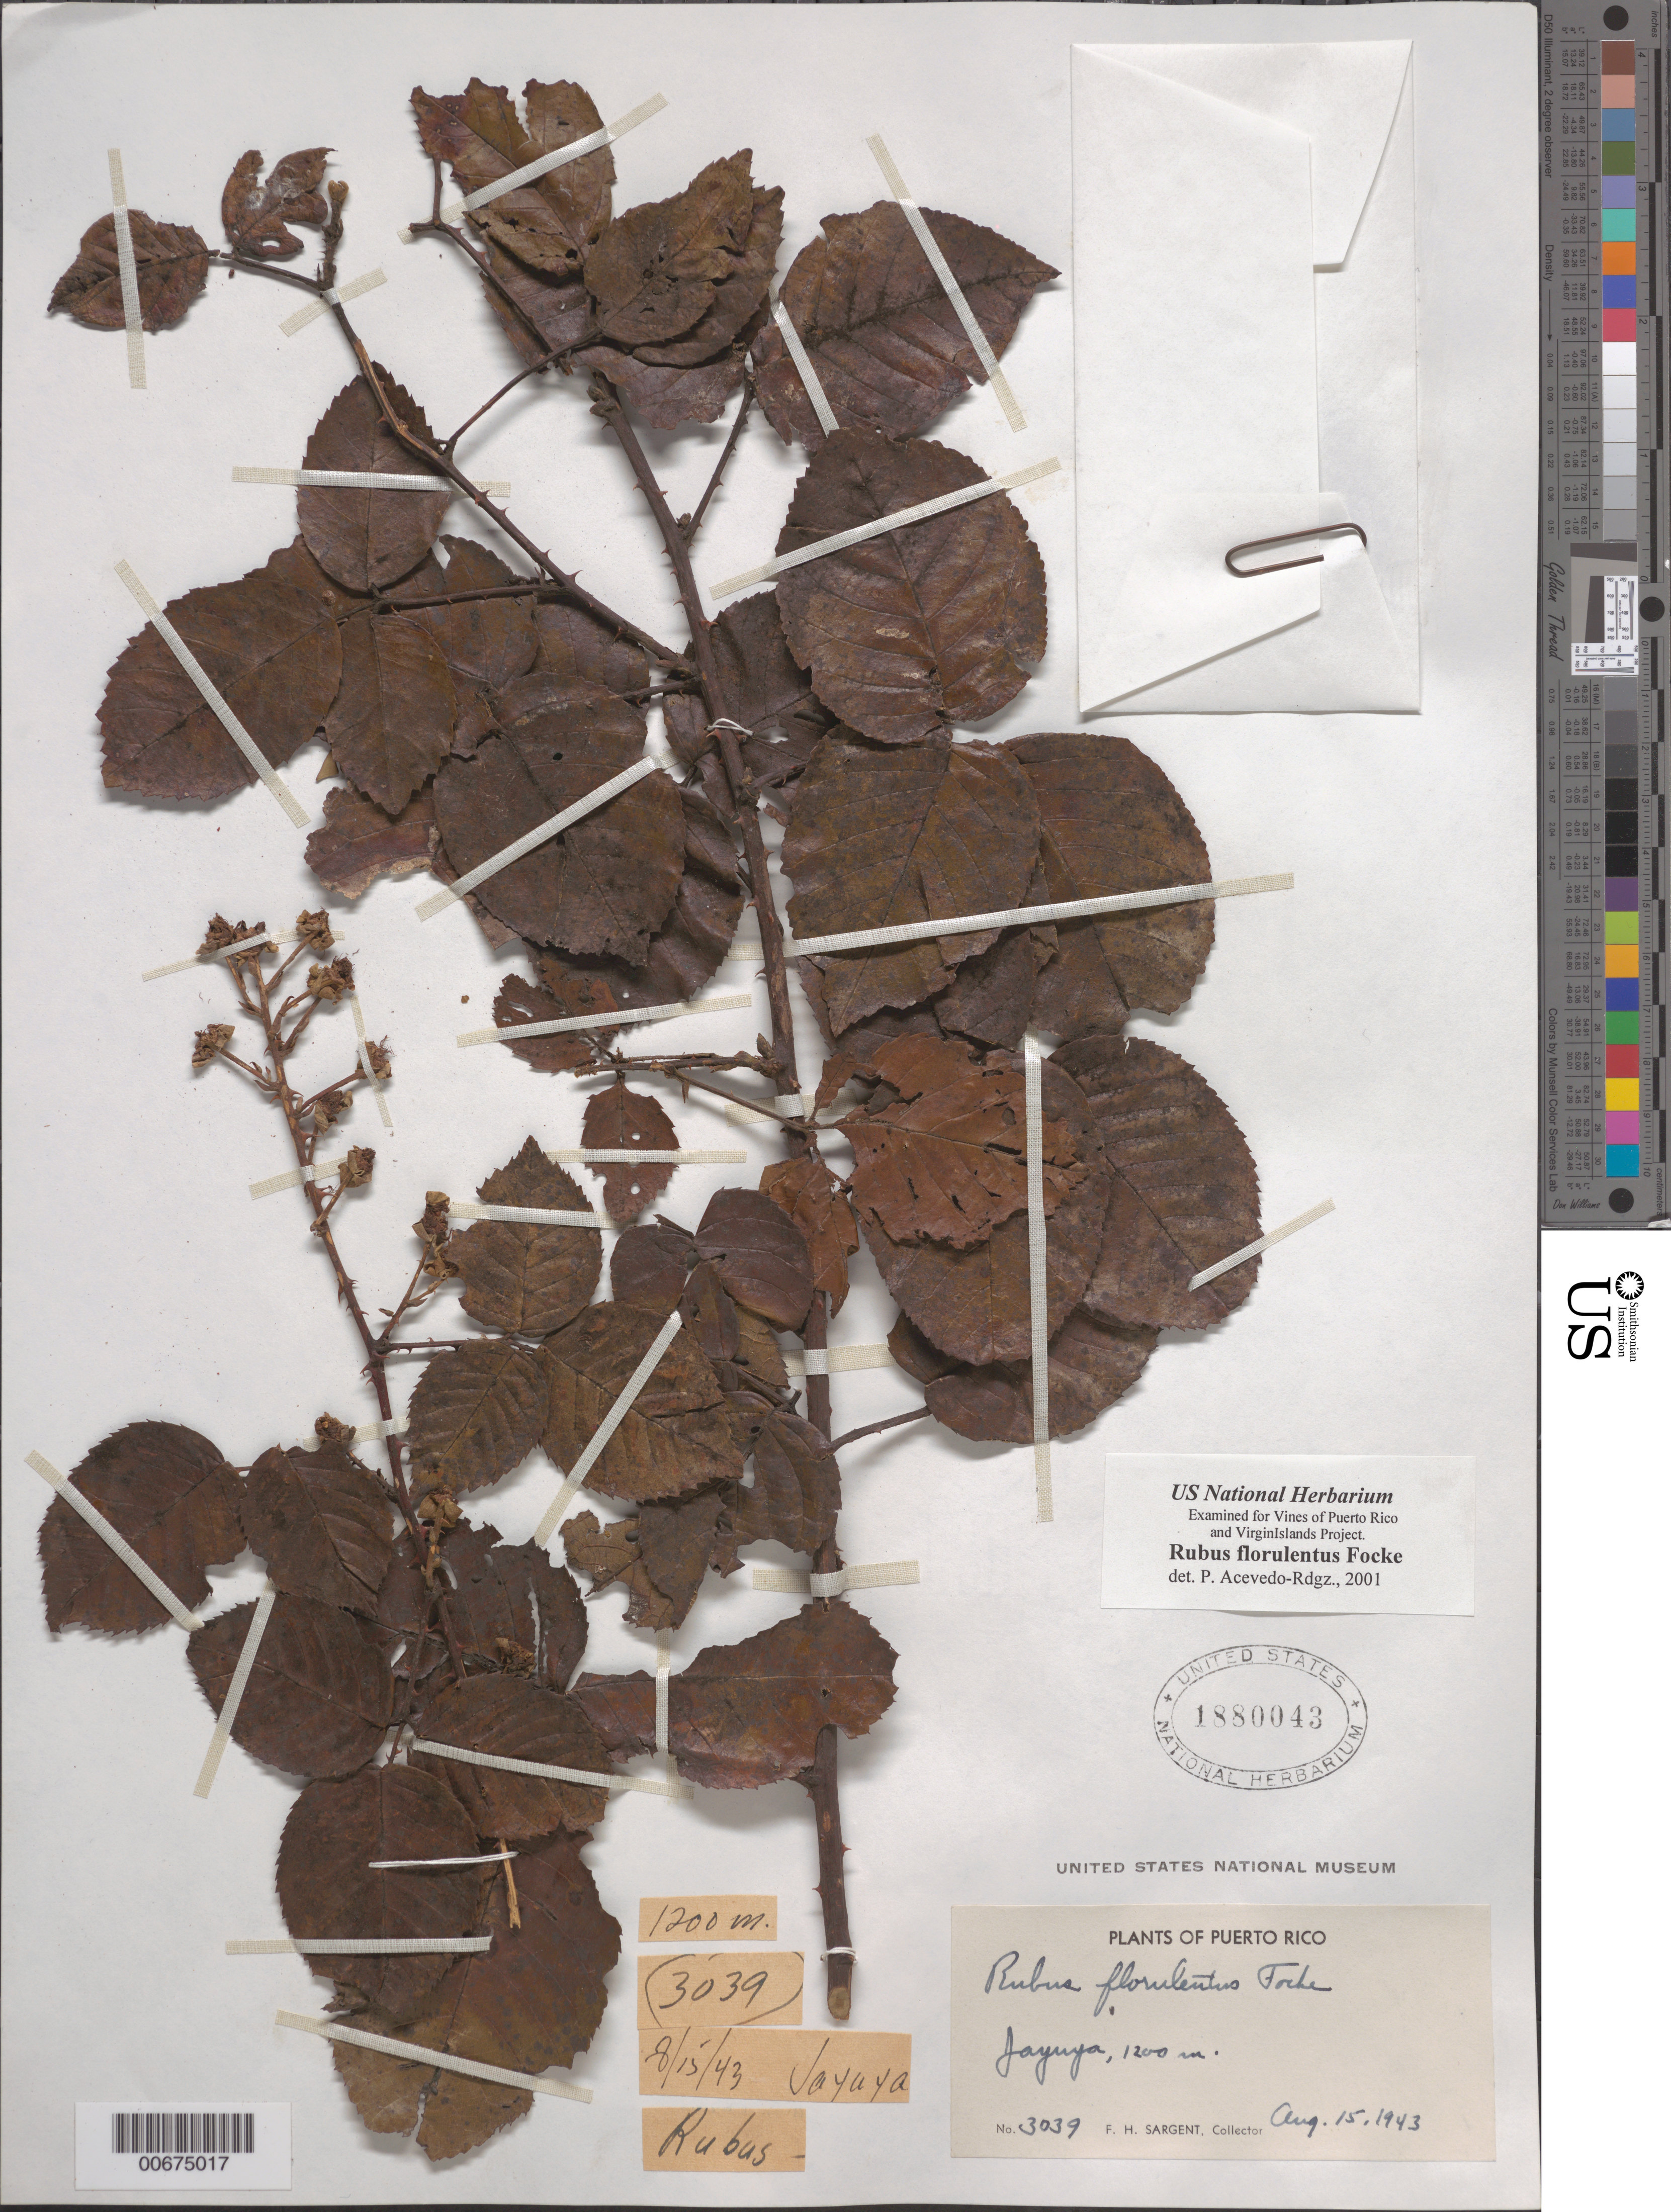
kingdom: Plantae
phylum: Tracheophyta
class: Magnoliopsida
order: Rosales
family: Rosaceae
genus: Rubus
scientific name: Rubus florulentus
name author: Focke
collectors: F. H. Sargent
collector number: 3039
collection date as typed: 15 Aug 1943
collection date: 1943-08-15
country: Puerto Rico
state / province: Jayuya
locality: Jayuya.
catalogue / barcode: US 1880043